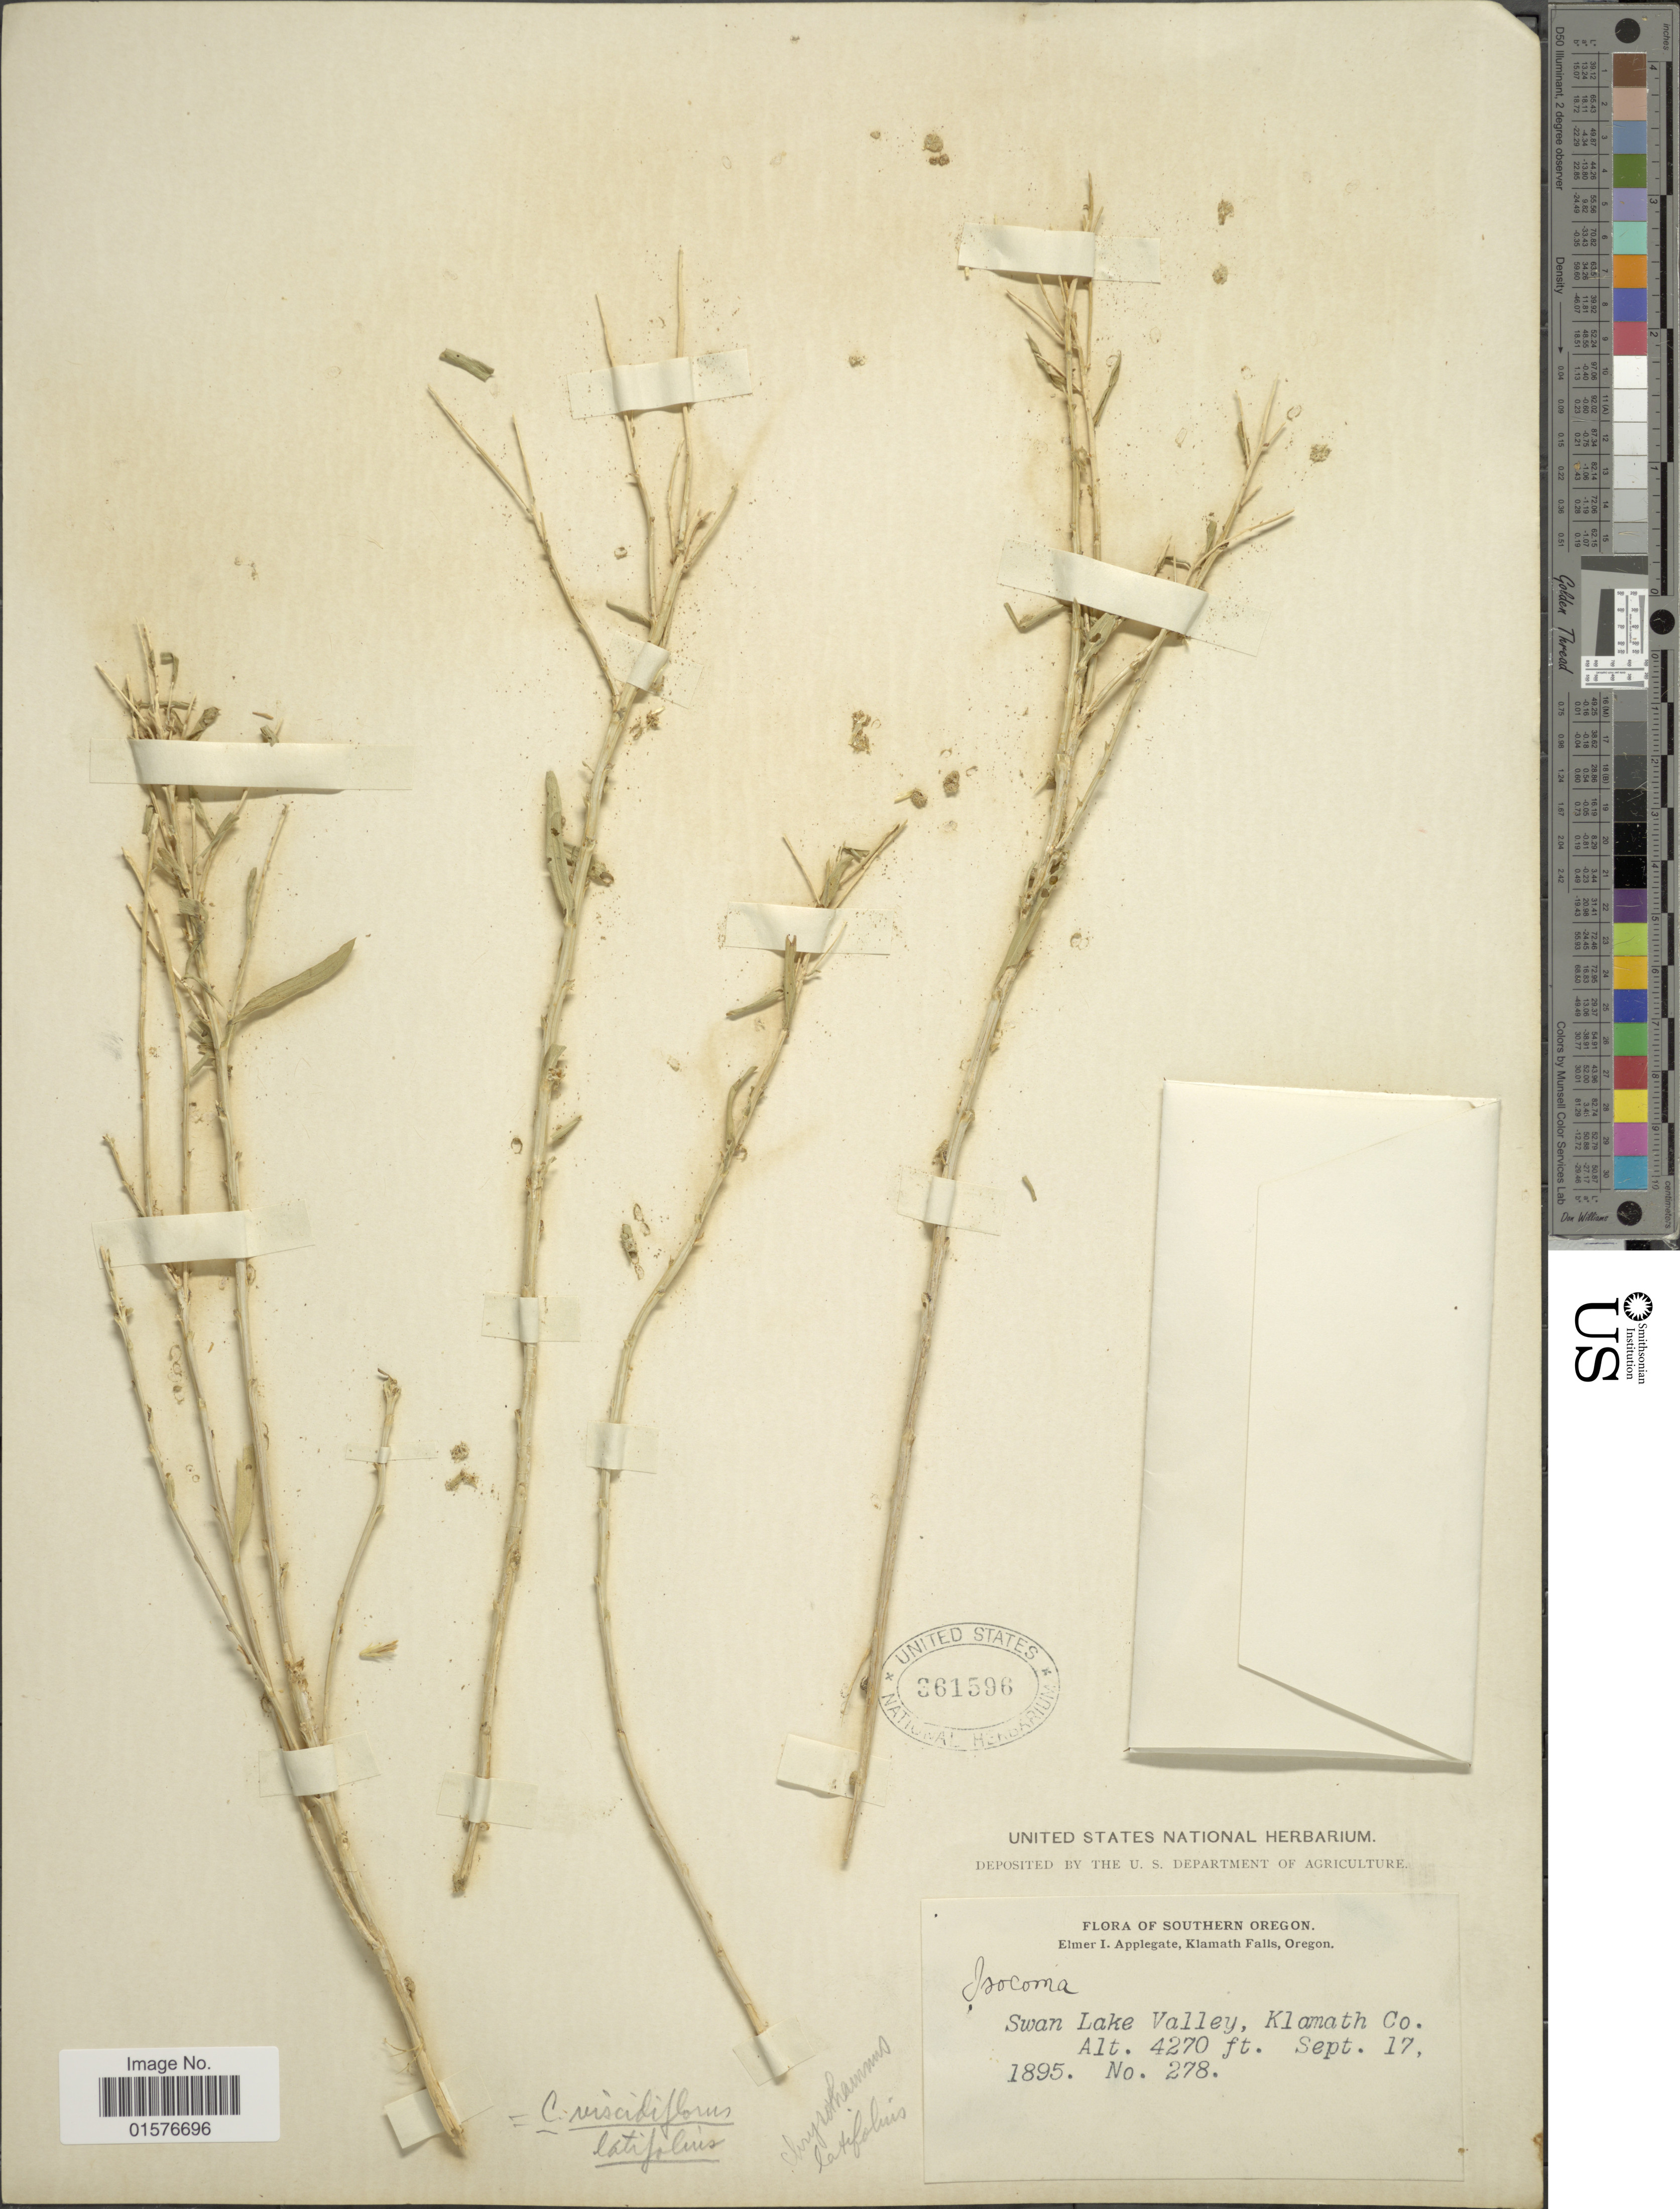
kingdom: Plantae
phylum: Tracheophyta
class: Magnoliopsida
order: Asterales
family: Asteraceae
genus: Chrysothamnus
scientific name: Chrysothamnus viscidiflorus subsp. viscidiflorus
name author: (Hook.) Nutt.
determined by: Urbatsch, Lowell E., Curator (LSU), Louisiana State University (UNITED STATES)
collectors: E. I. Applegate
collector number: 278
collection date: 1895-09-17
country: United States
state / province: Oregon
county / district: Klamath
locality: Southern Oregon, Klamath Fallsm Orgeon, Swan Lake Valley, Klamath Co.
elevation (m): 1301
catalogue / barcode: US 361596